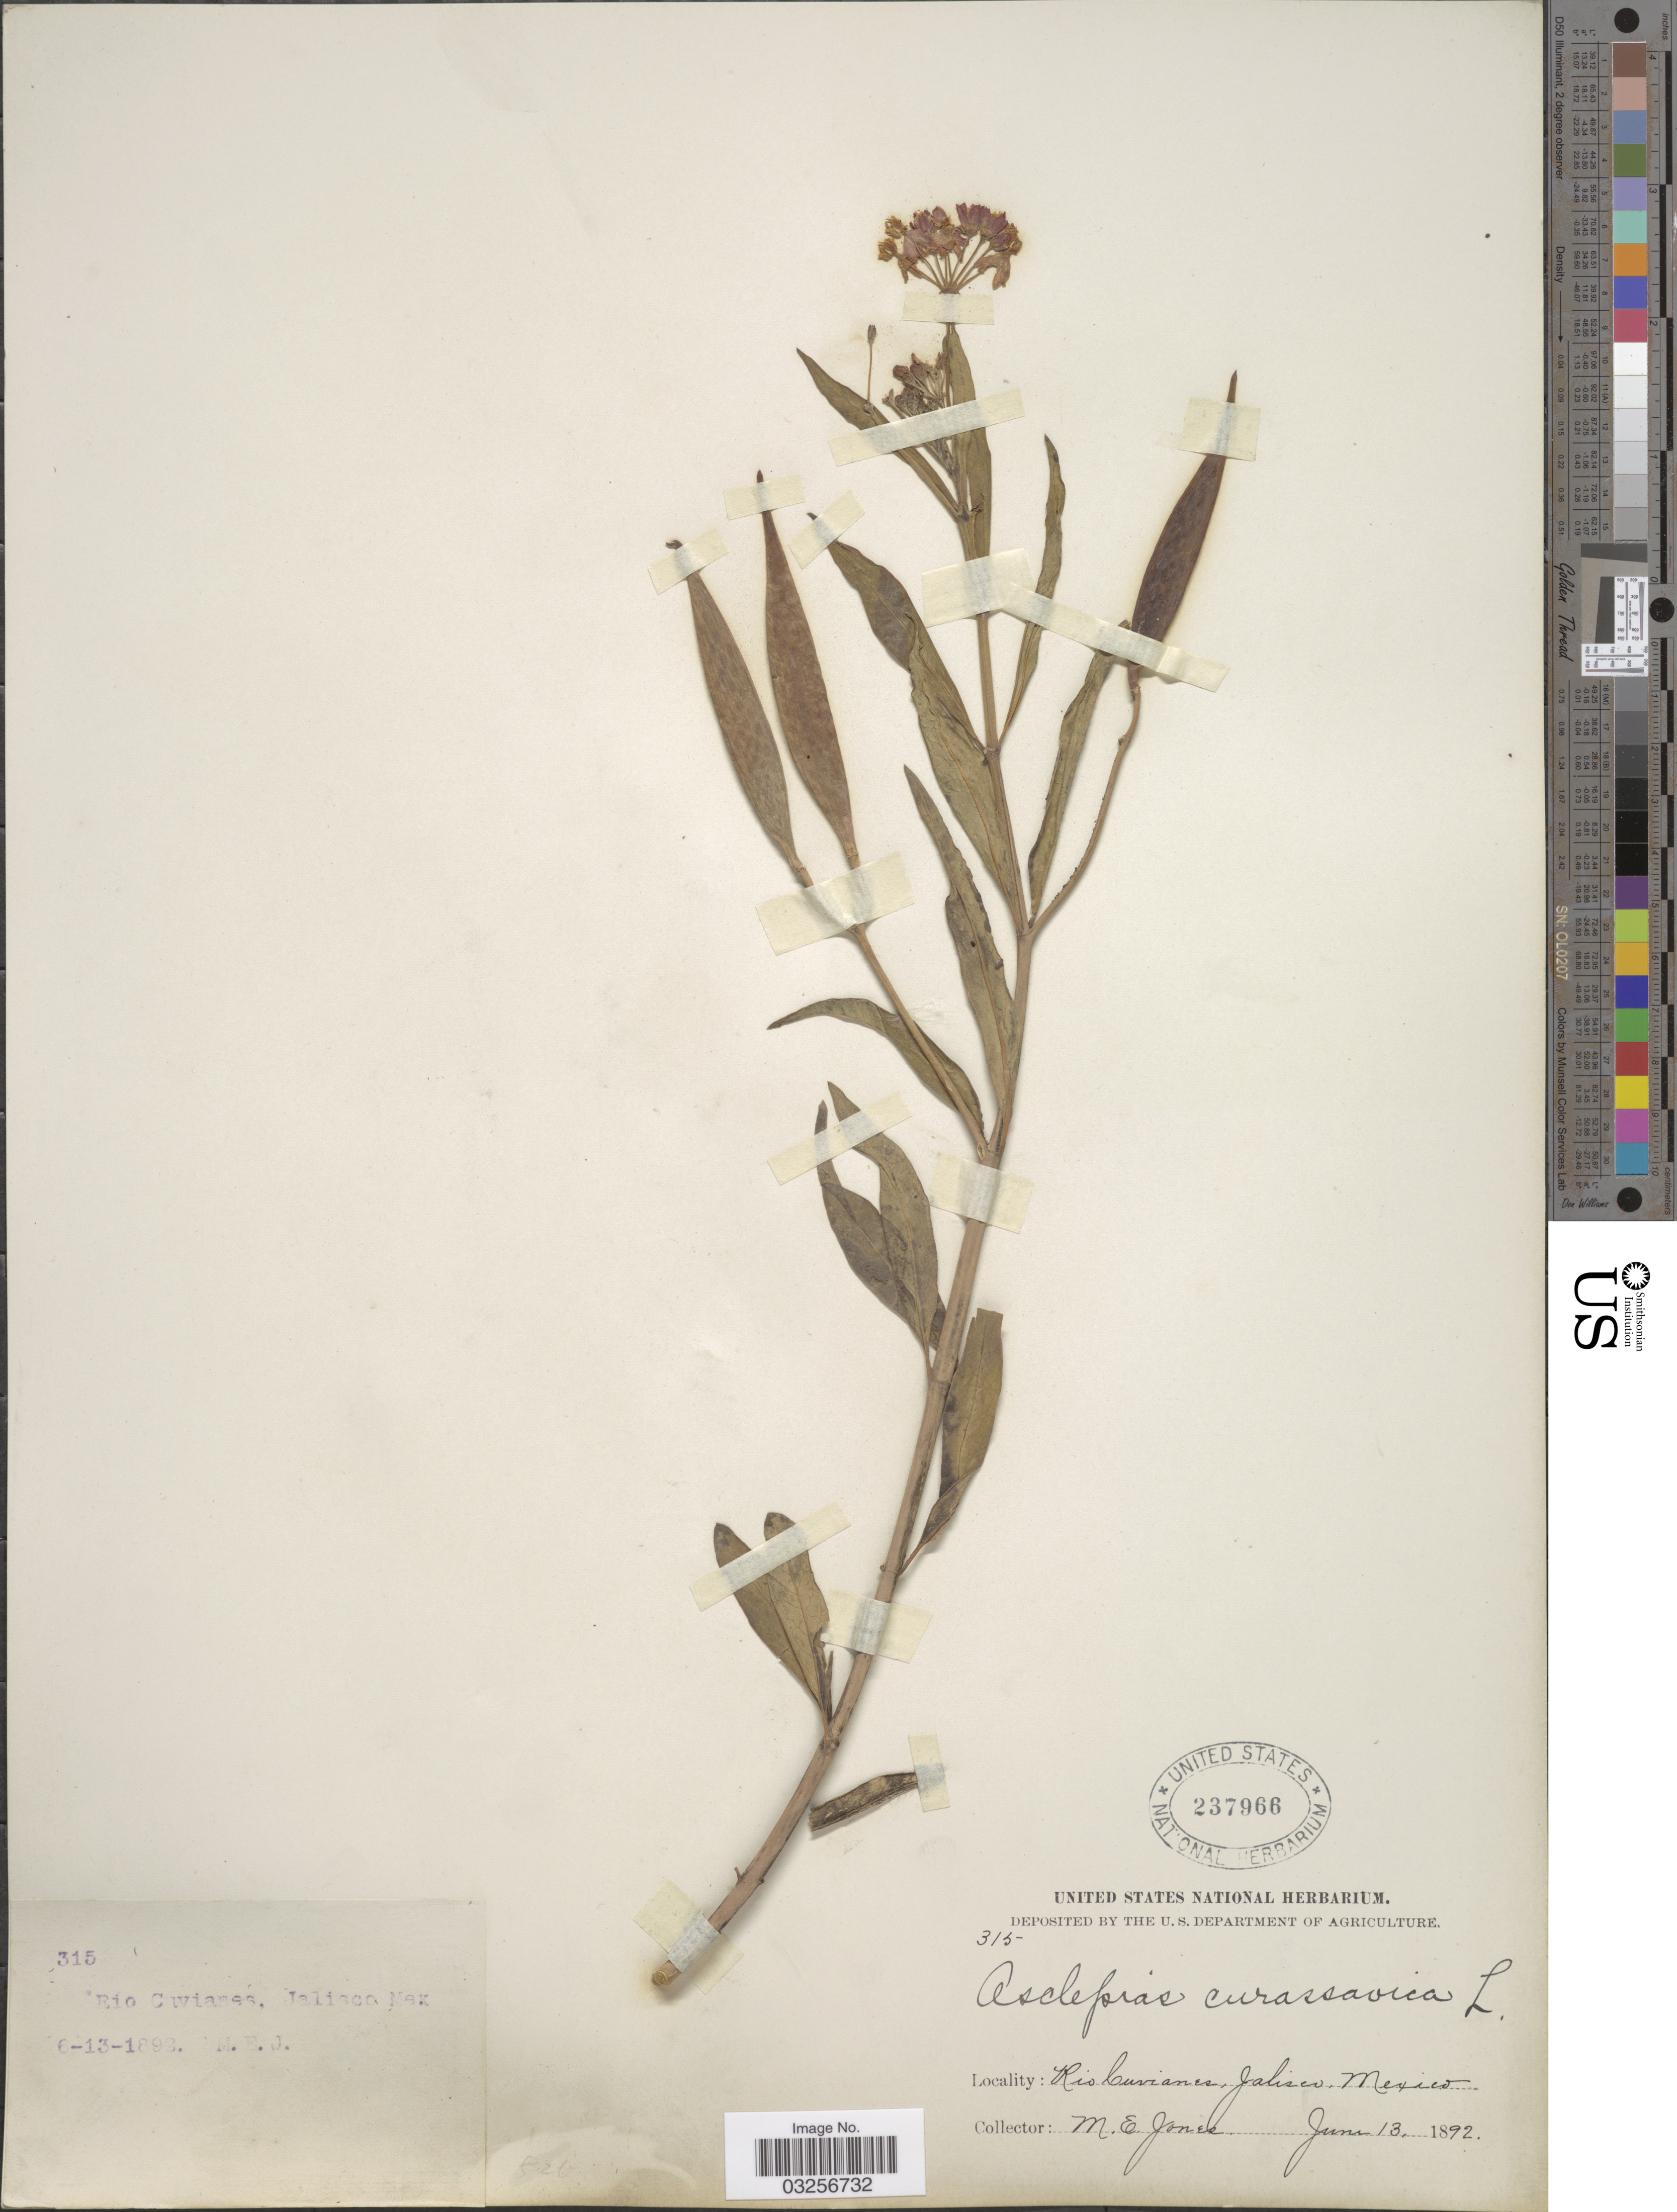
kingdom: Plantae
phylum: Tracheophyta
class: Magnoliopsida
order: Gentianales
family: Apocynaceae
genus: Asclepias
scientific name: Asclepias curassavica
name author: L.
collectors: M. E. Jones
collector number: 315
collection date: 1892-06-13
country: Mexico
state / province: Jalisco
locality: Rio Cuvianes, Jalisco.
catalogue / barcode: US 237966